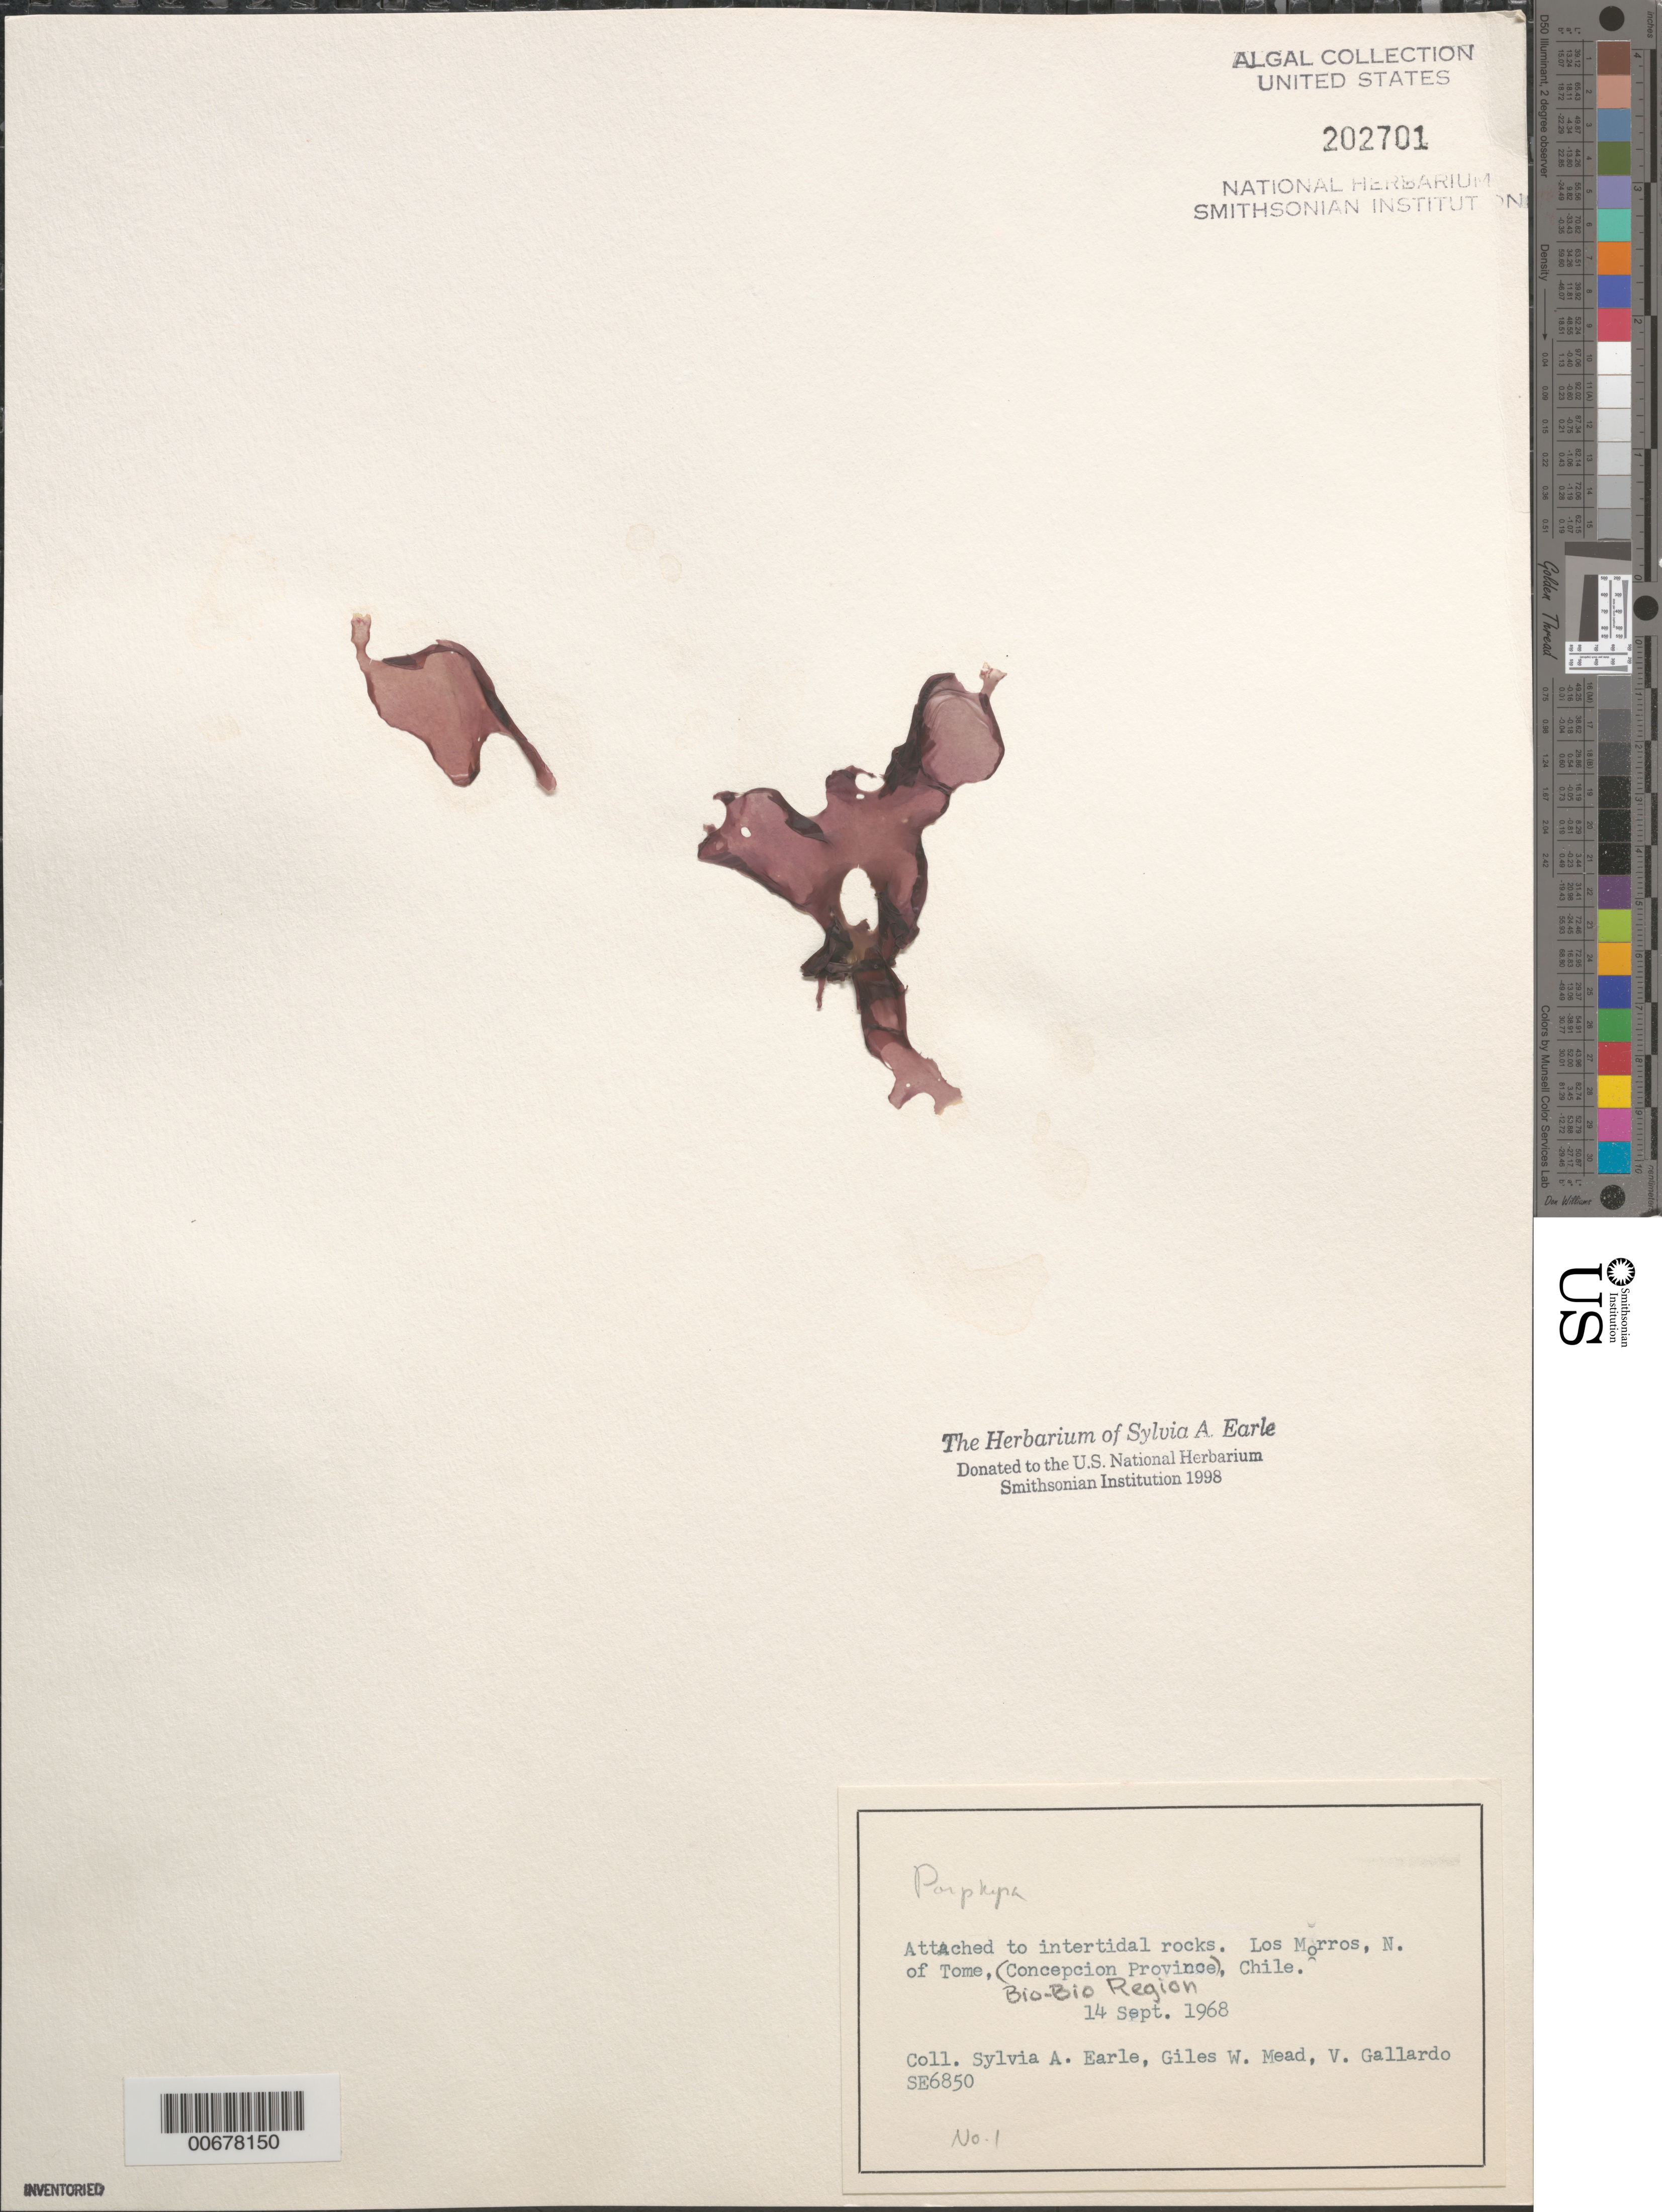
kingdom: Plantae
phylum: Rhodophyta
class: Bangiophyceae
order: Bangiales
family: Bangiaceae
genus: Porphyra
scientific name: Porphyra sp.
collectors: S. A. Earle, G. W. Mead & V. Gallardo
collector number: SE 6850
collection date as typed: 14 Sep 1968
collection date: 1968-09-14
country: Chile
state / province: Bio-Bío (VIII)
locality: Los Morros, north of Tome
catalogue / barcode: US 202701